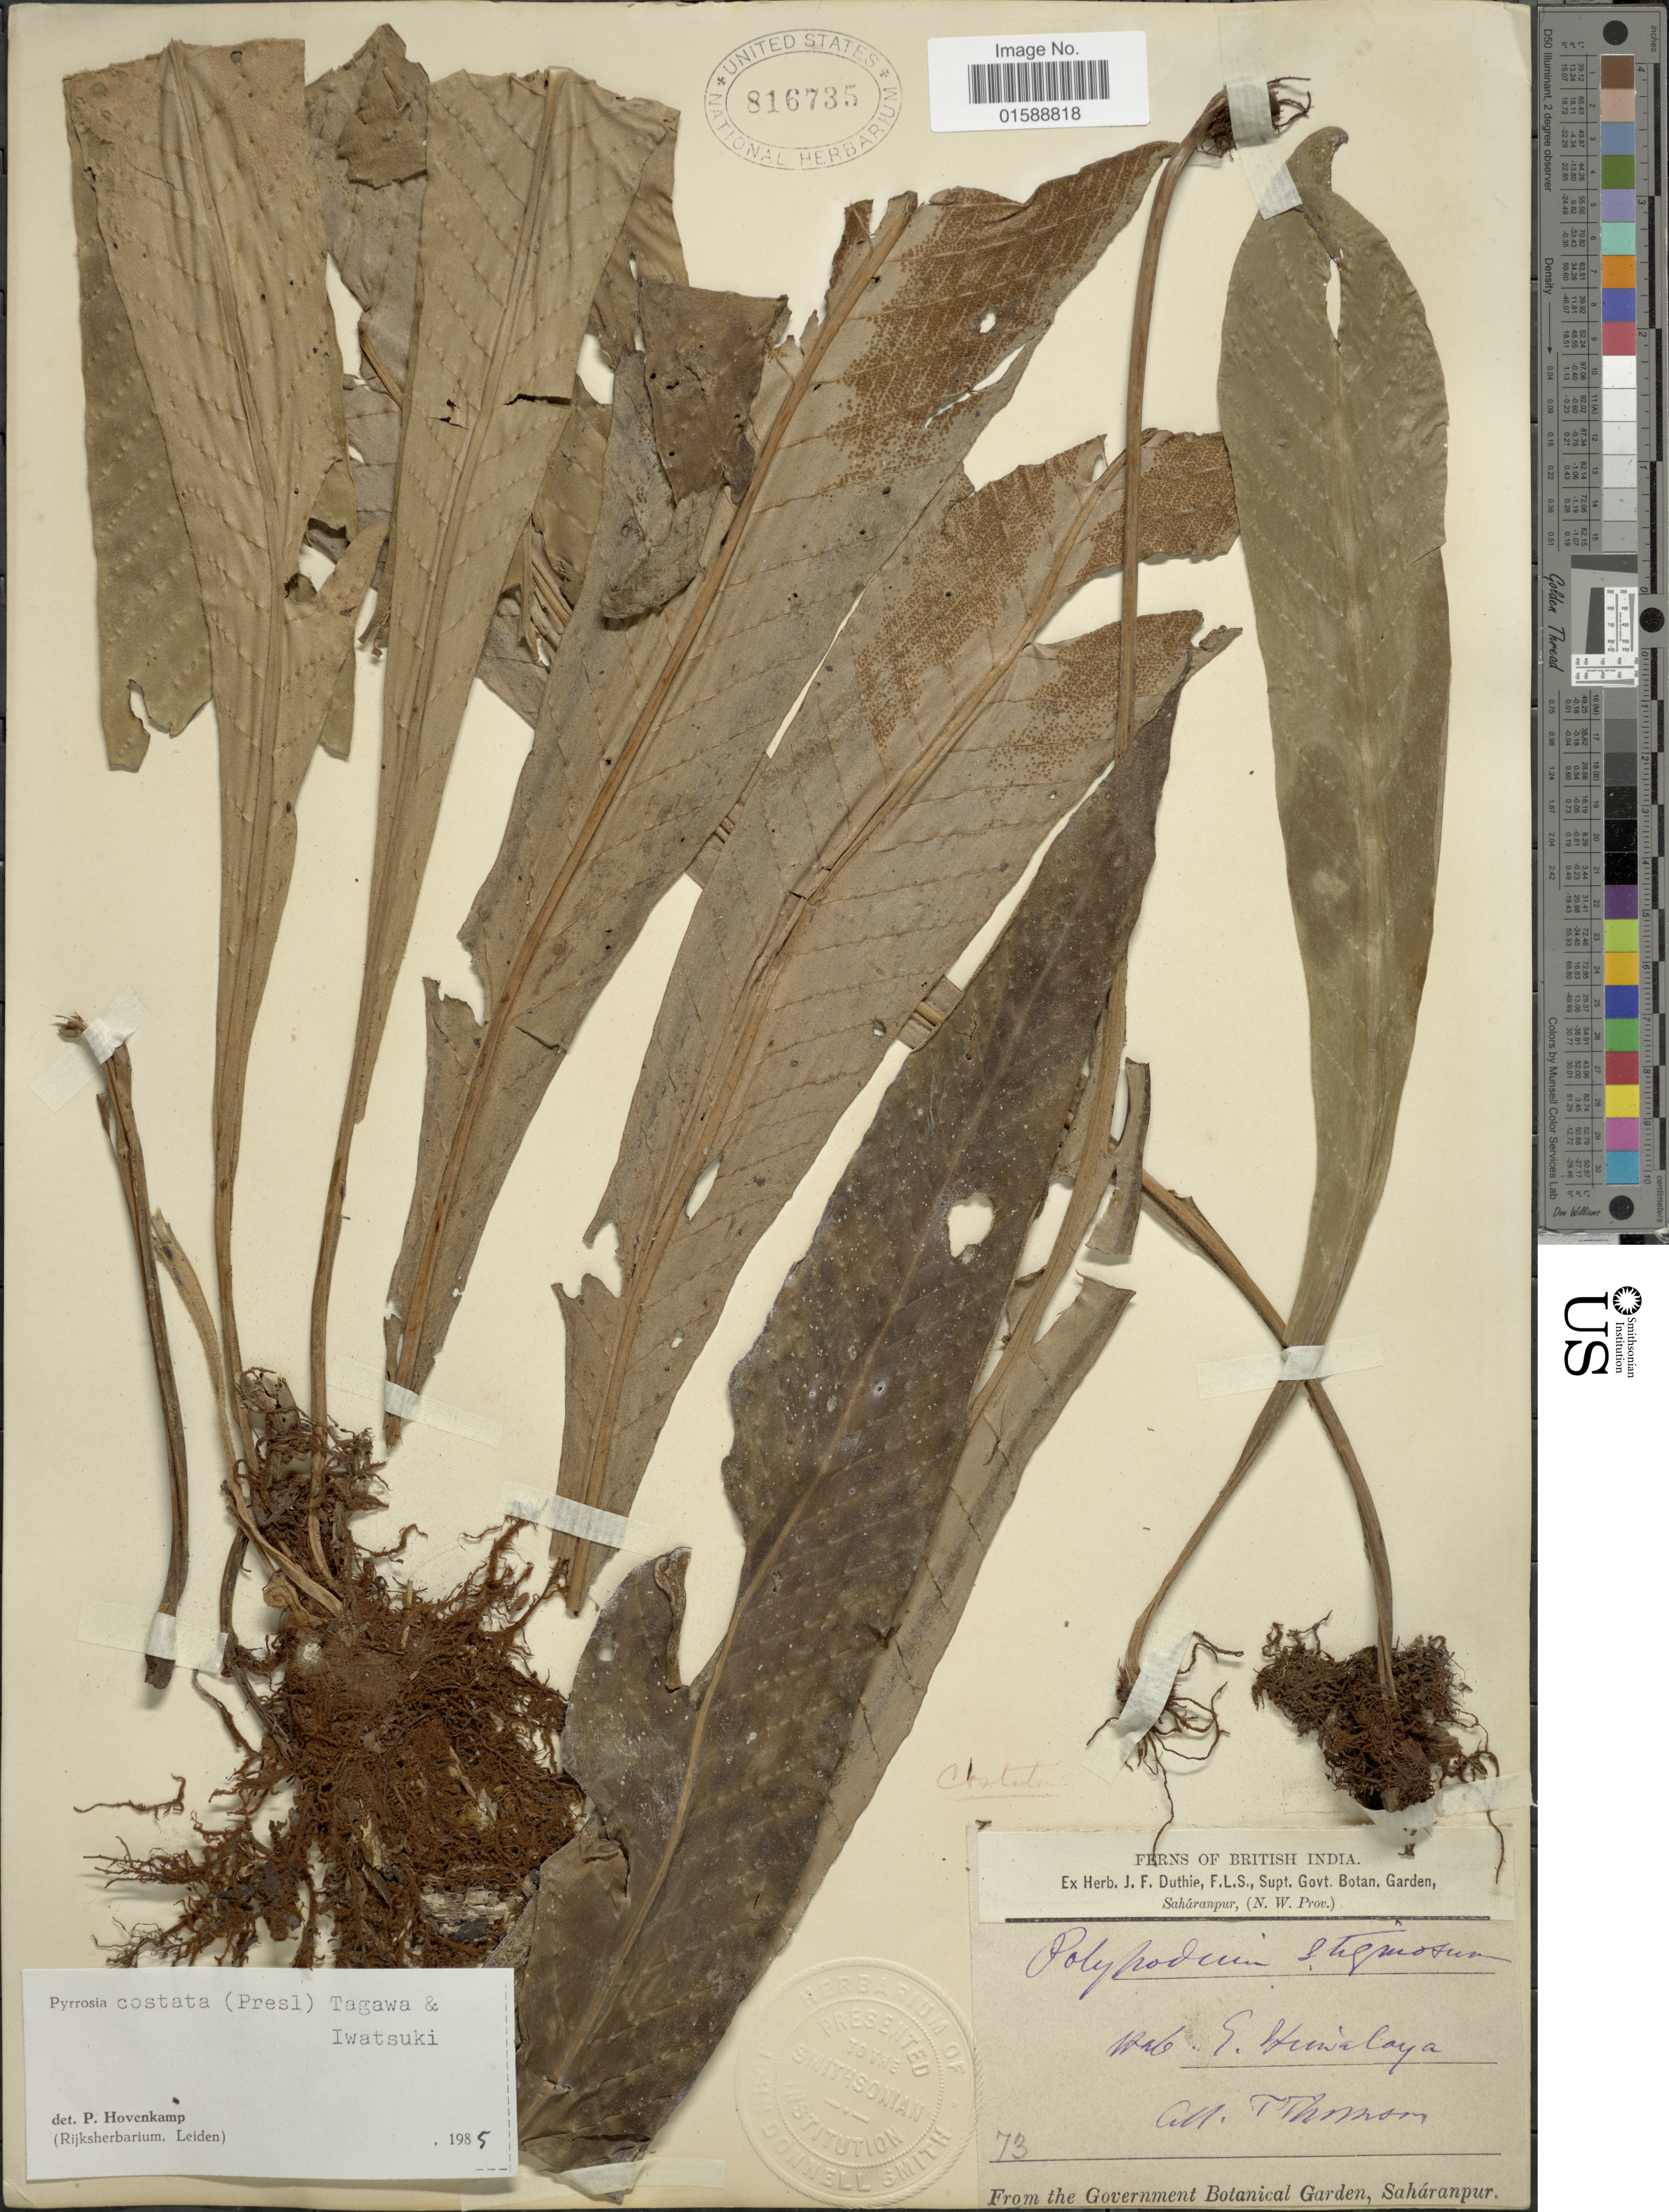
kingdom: Plantae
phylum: Tracheophyta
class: Polypodiopsida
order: Polypodiales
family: Polypodiaceae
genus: Pyrrosia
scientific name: Pyrrosia costata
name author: (Wall. ex C. Presl) Tagawa & K. Iwats.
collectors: T. Thomson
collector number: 73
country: India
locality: British India. E. Himalaya [interpreted]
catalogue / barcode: US 816735